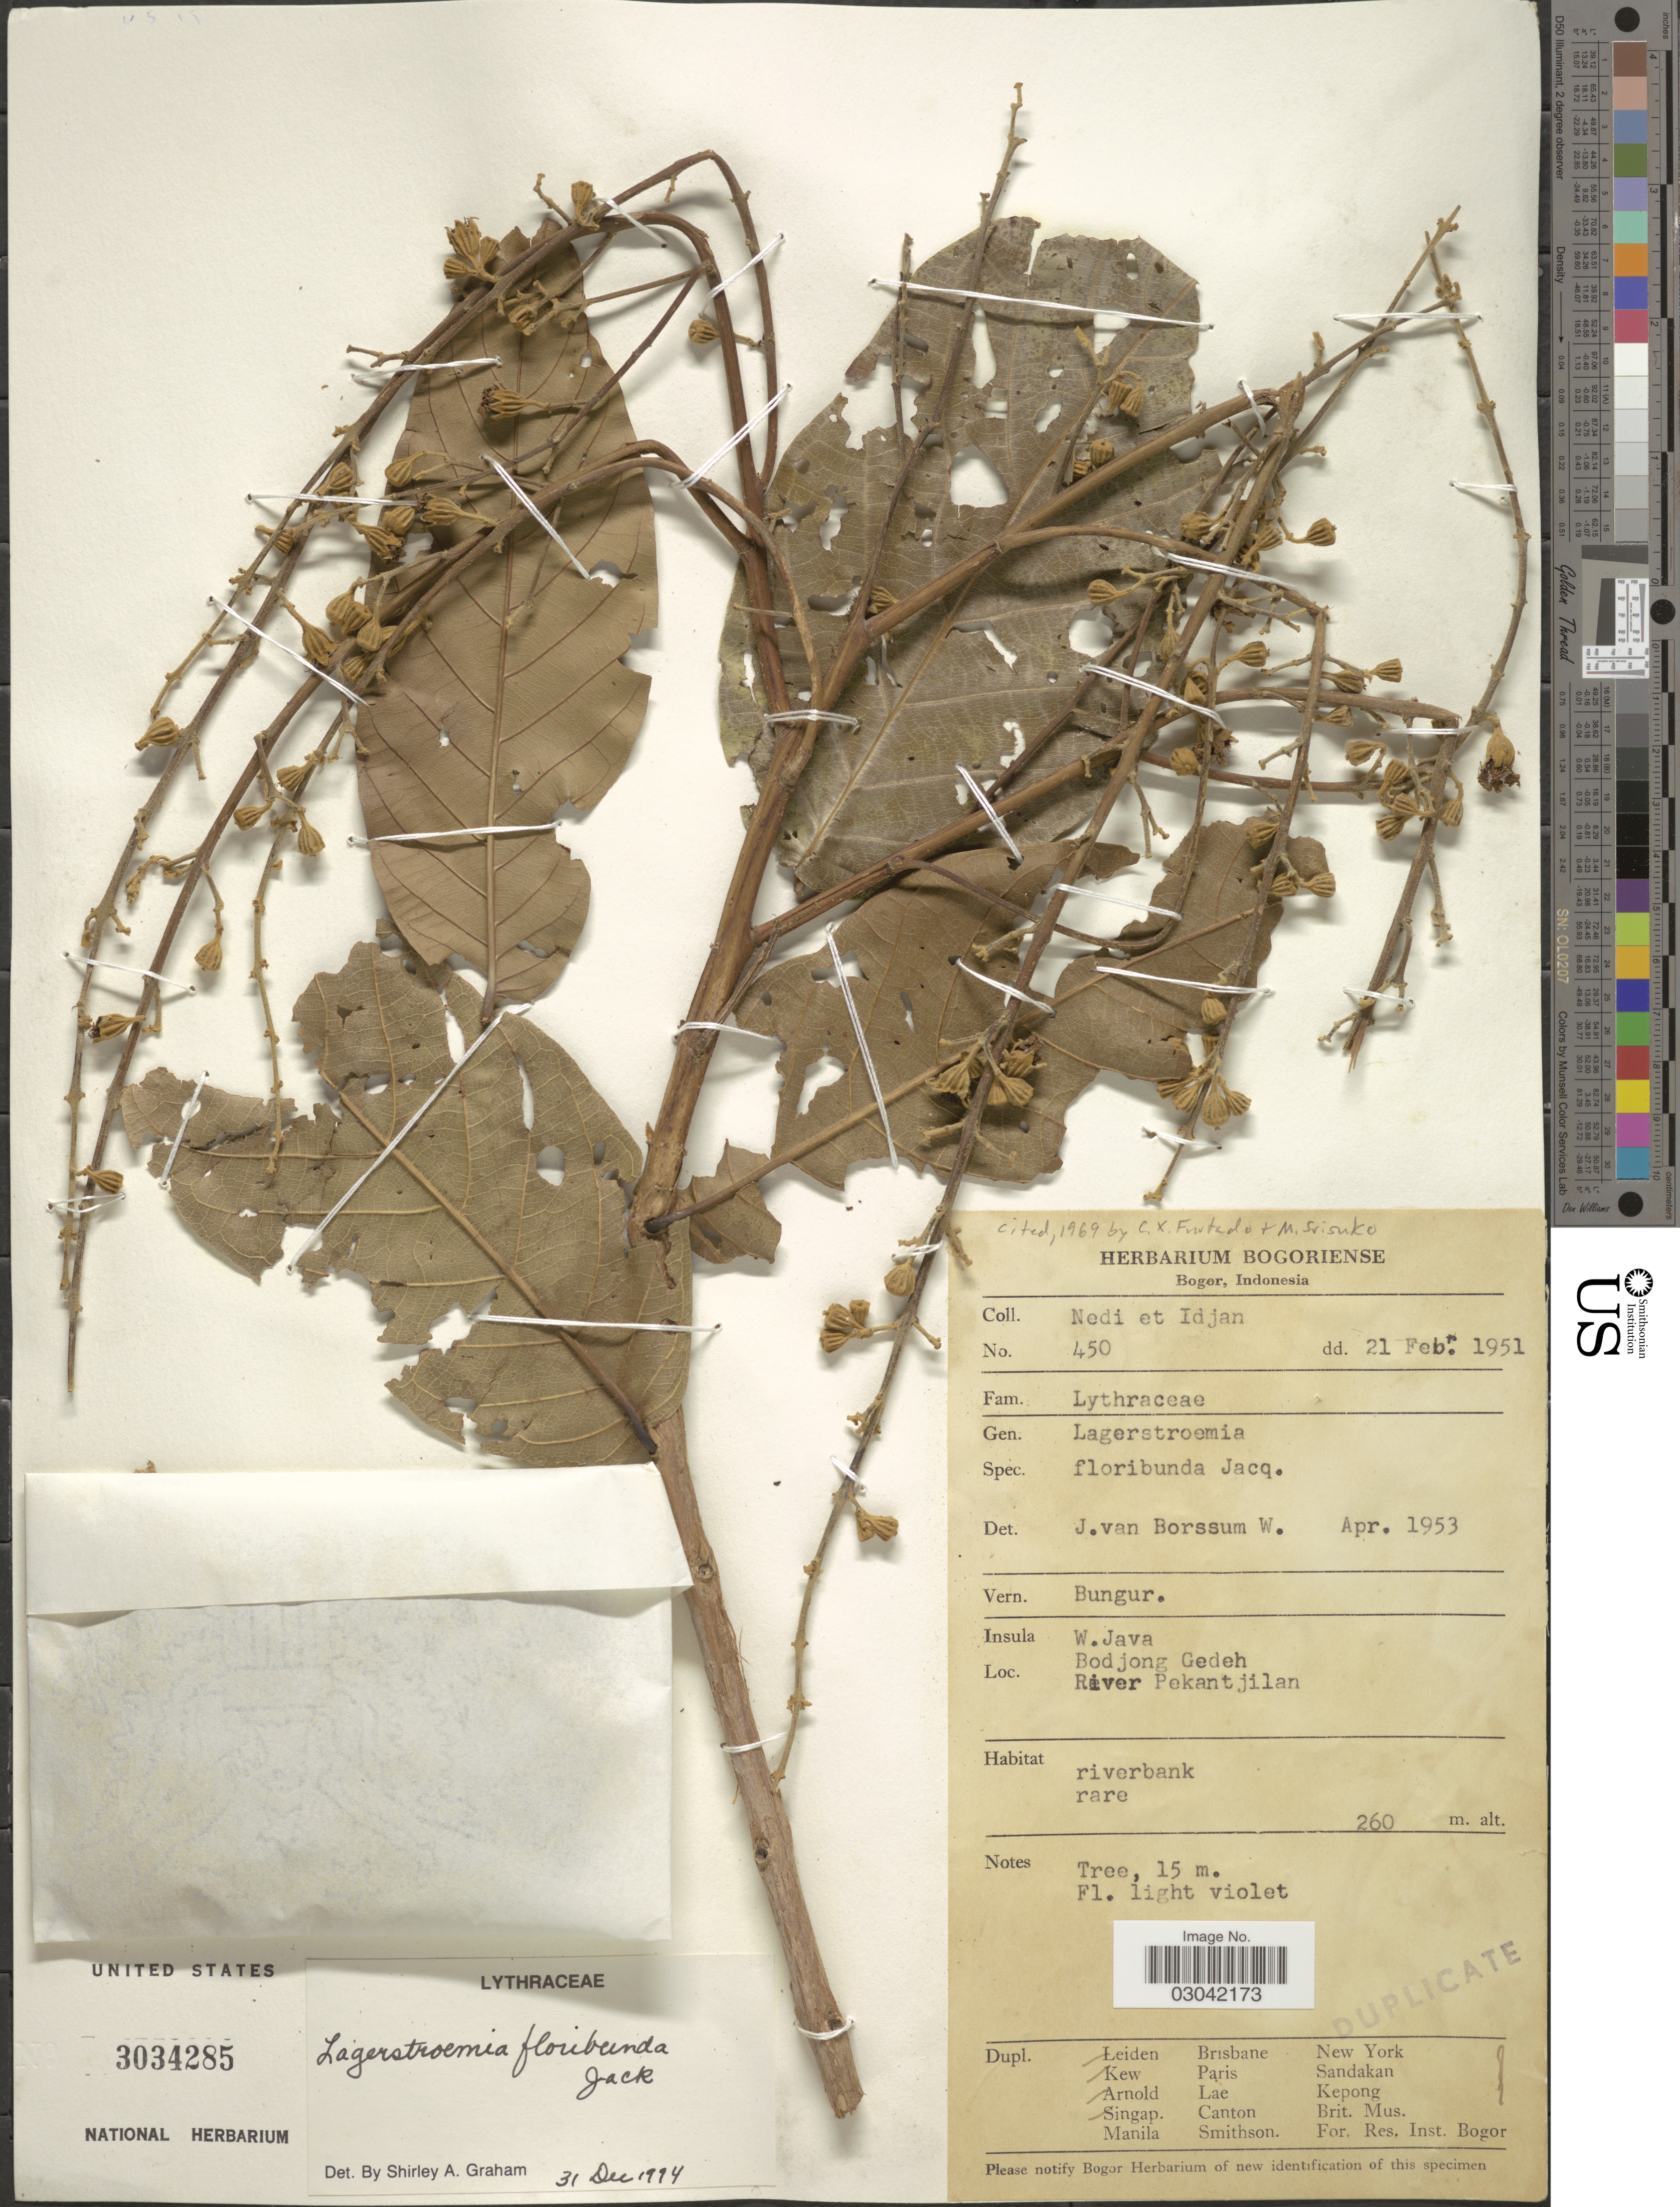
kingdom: Plantae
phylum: Tracheophyta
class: Magnoliopsida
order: Myrtales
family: Lythraceae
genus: Lagerstroemia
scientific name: Lagerstroemia floribunda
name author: Jack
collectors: Nedi,-- & -. Idjan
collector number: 450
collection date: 1951-02-21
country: Indonesia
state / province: Java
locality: Insula W. Java. Bodjong Gedeh. River Pekantjilan.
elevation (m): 260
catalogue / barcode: US 3034285